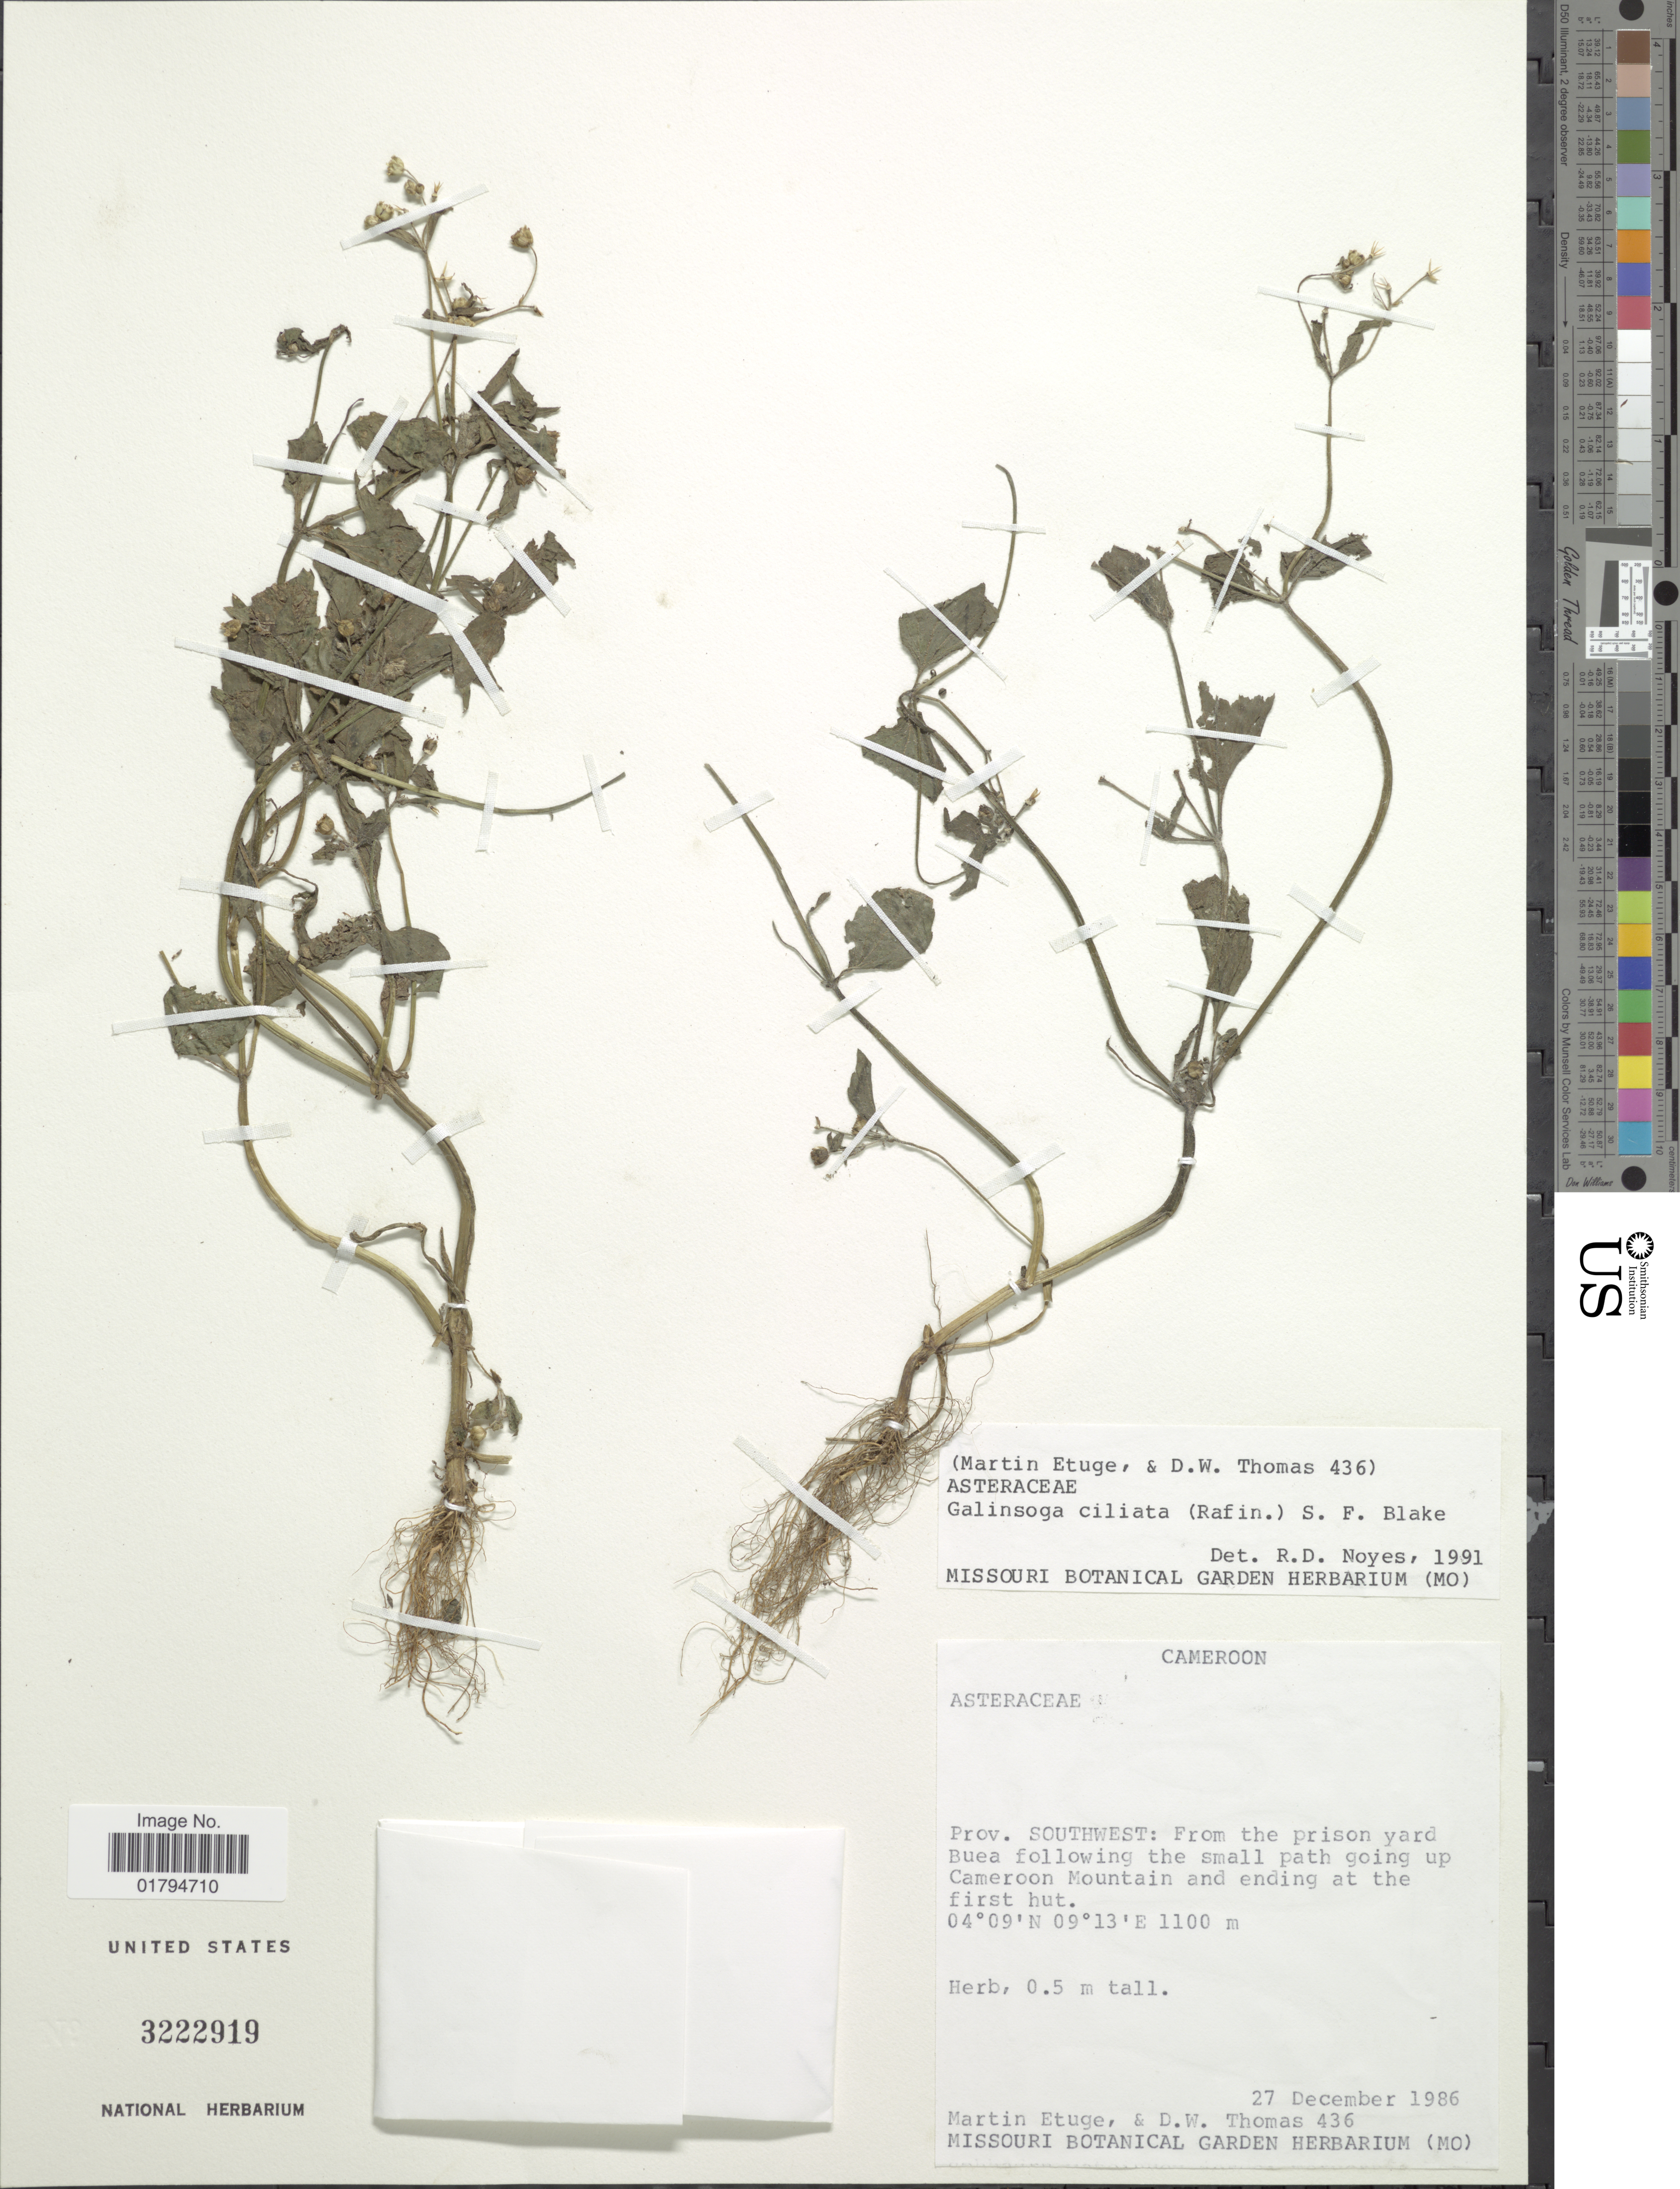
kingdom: Plantae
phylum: Tracheophyta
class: Magnoliopsida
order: Asterales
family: Asteraceae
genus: Galinsoga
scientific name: Galinsoga quadriradiata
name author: Ruiz & Pav.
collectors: M. Etuge & D. W. Thomas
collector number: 436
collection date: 1986-12-27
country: Cameroon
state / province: Sud-Ouest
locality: From the prison yard Buea following the small path going up Cameroon Mountain and ending at the first hut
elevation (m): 1100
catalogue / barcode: US 3222919